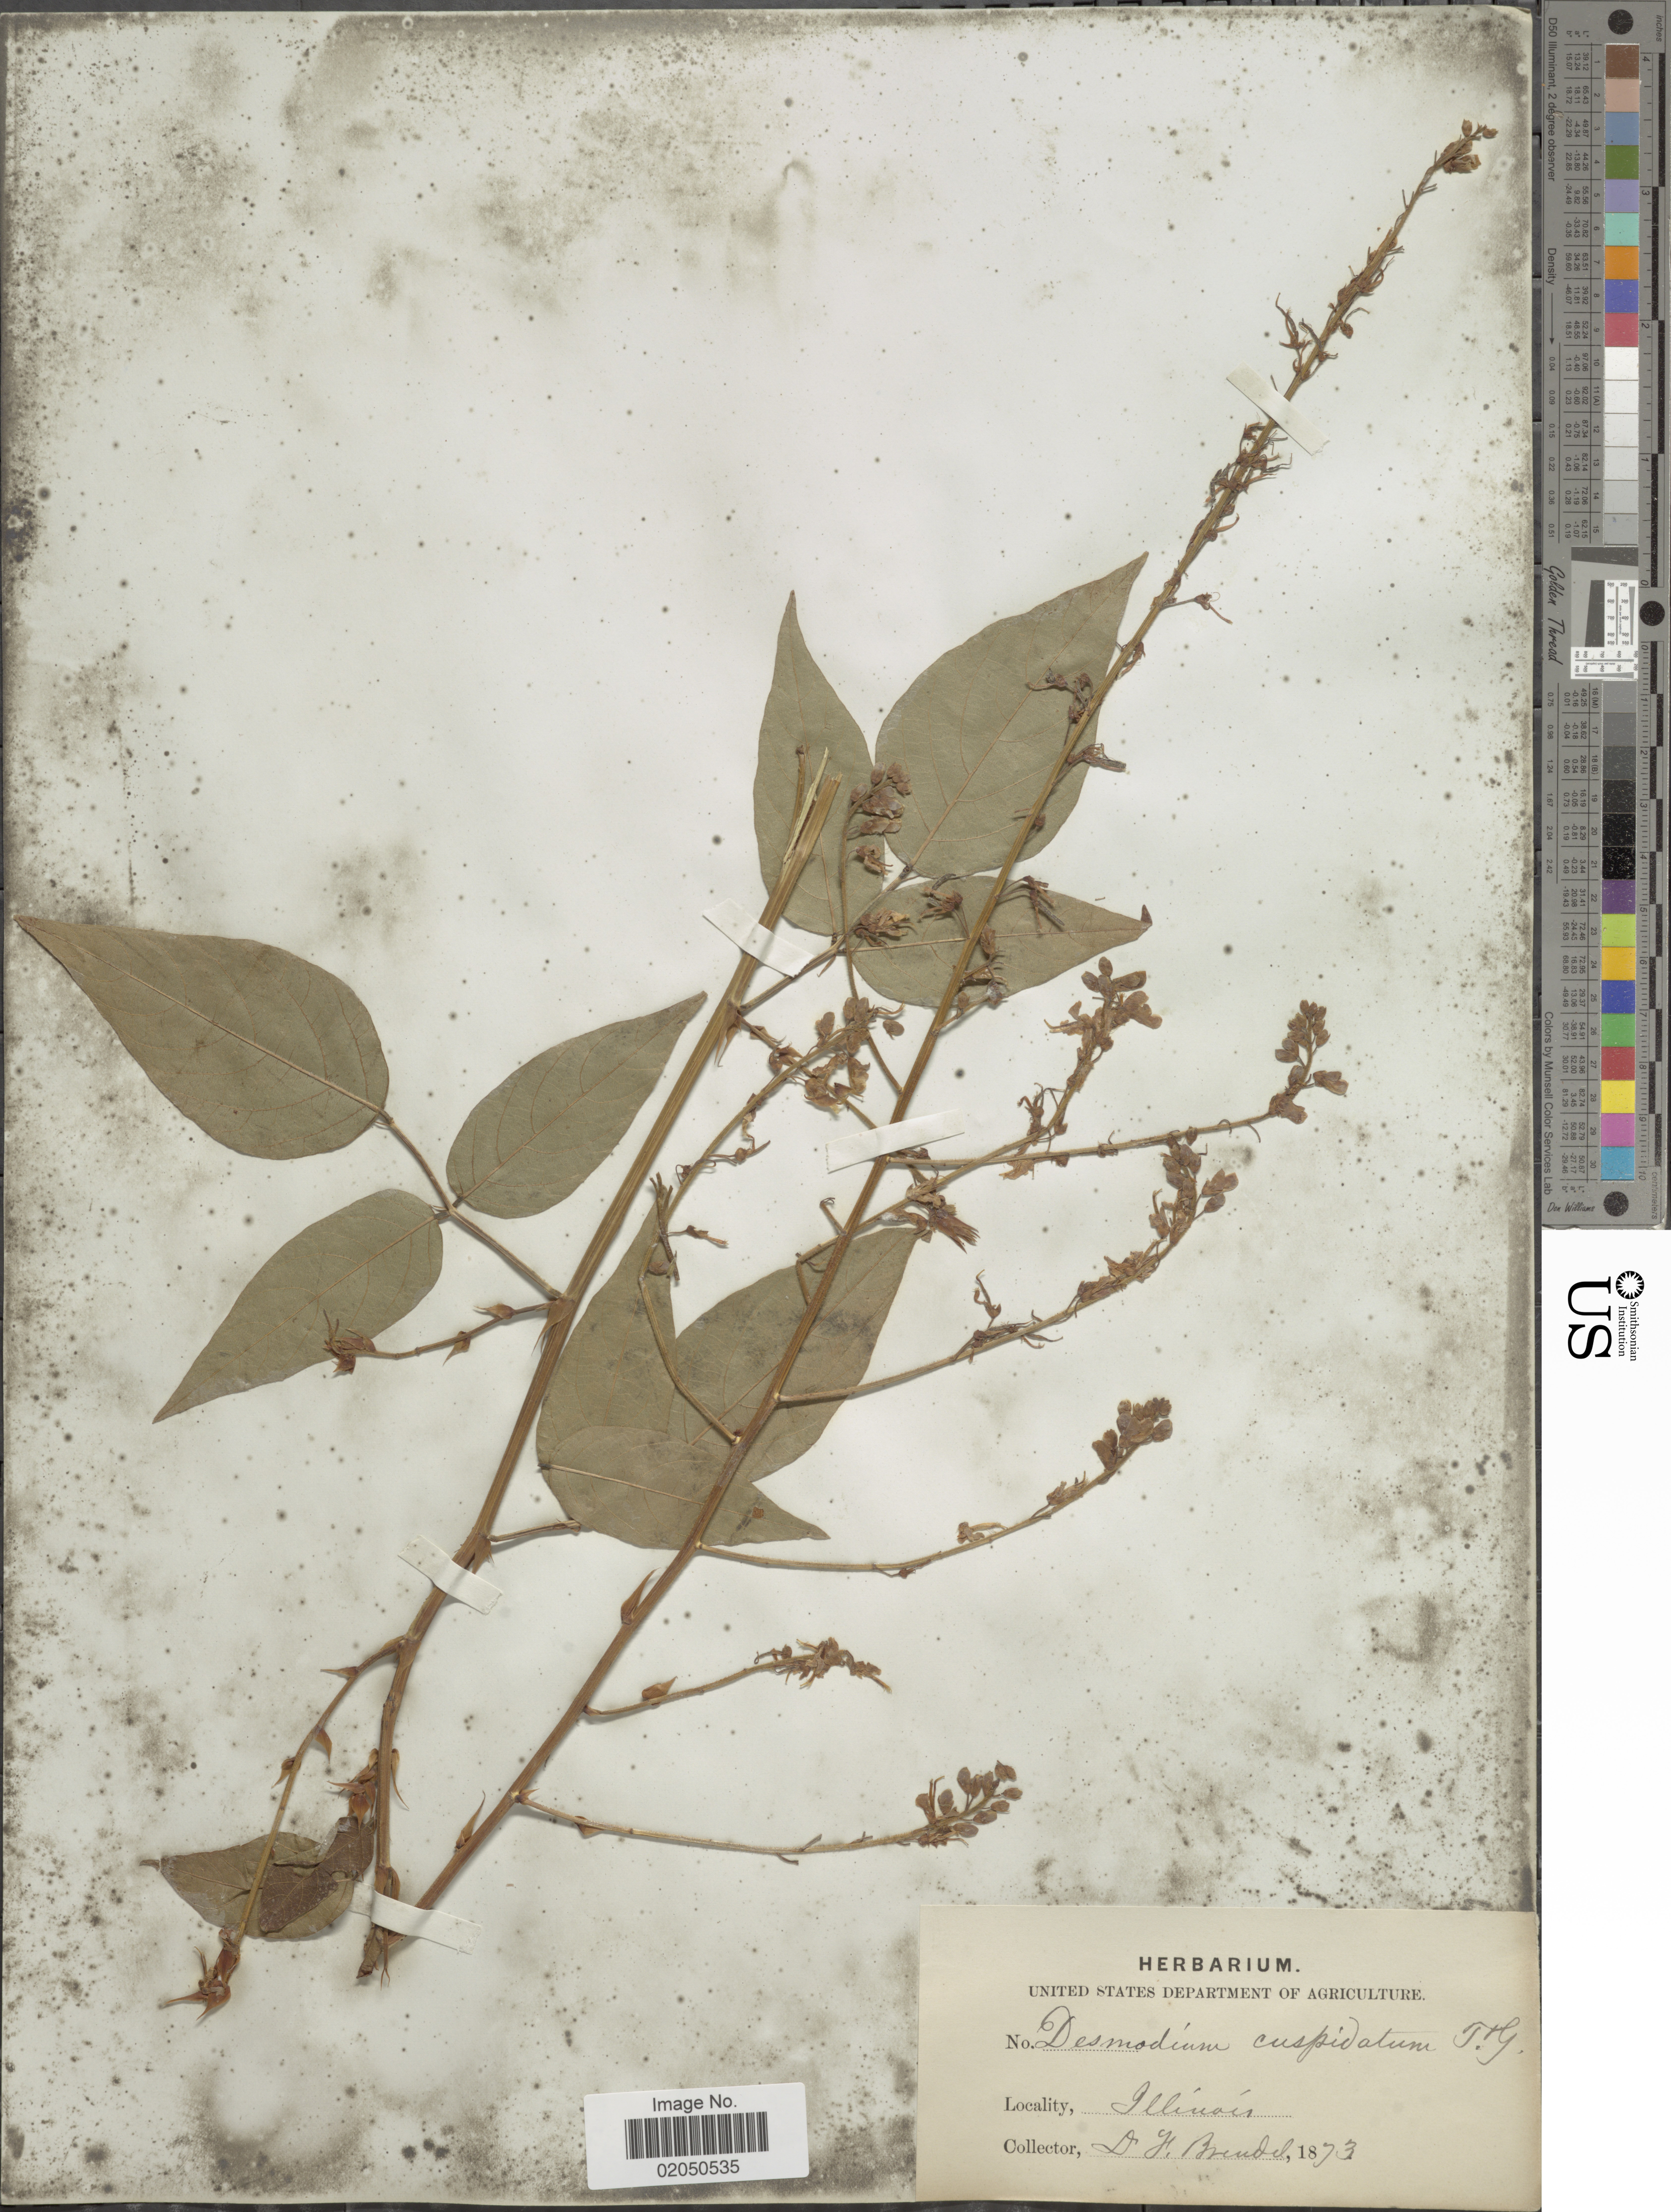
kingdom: Plantae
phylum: Tracheophyta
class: Magnoliopsida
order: Fabales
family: Fabaceae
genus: Desmodium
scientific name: Desmodium cuspidatum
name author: (Muhl. ex Willd.) Loudon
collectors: J. Brendel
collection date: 1873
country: United States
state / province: Illinois